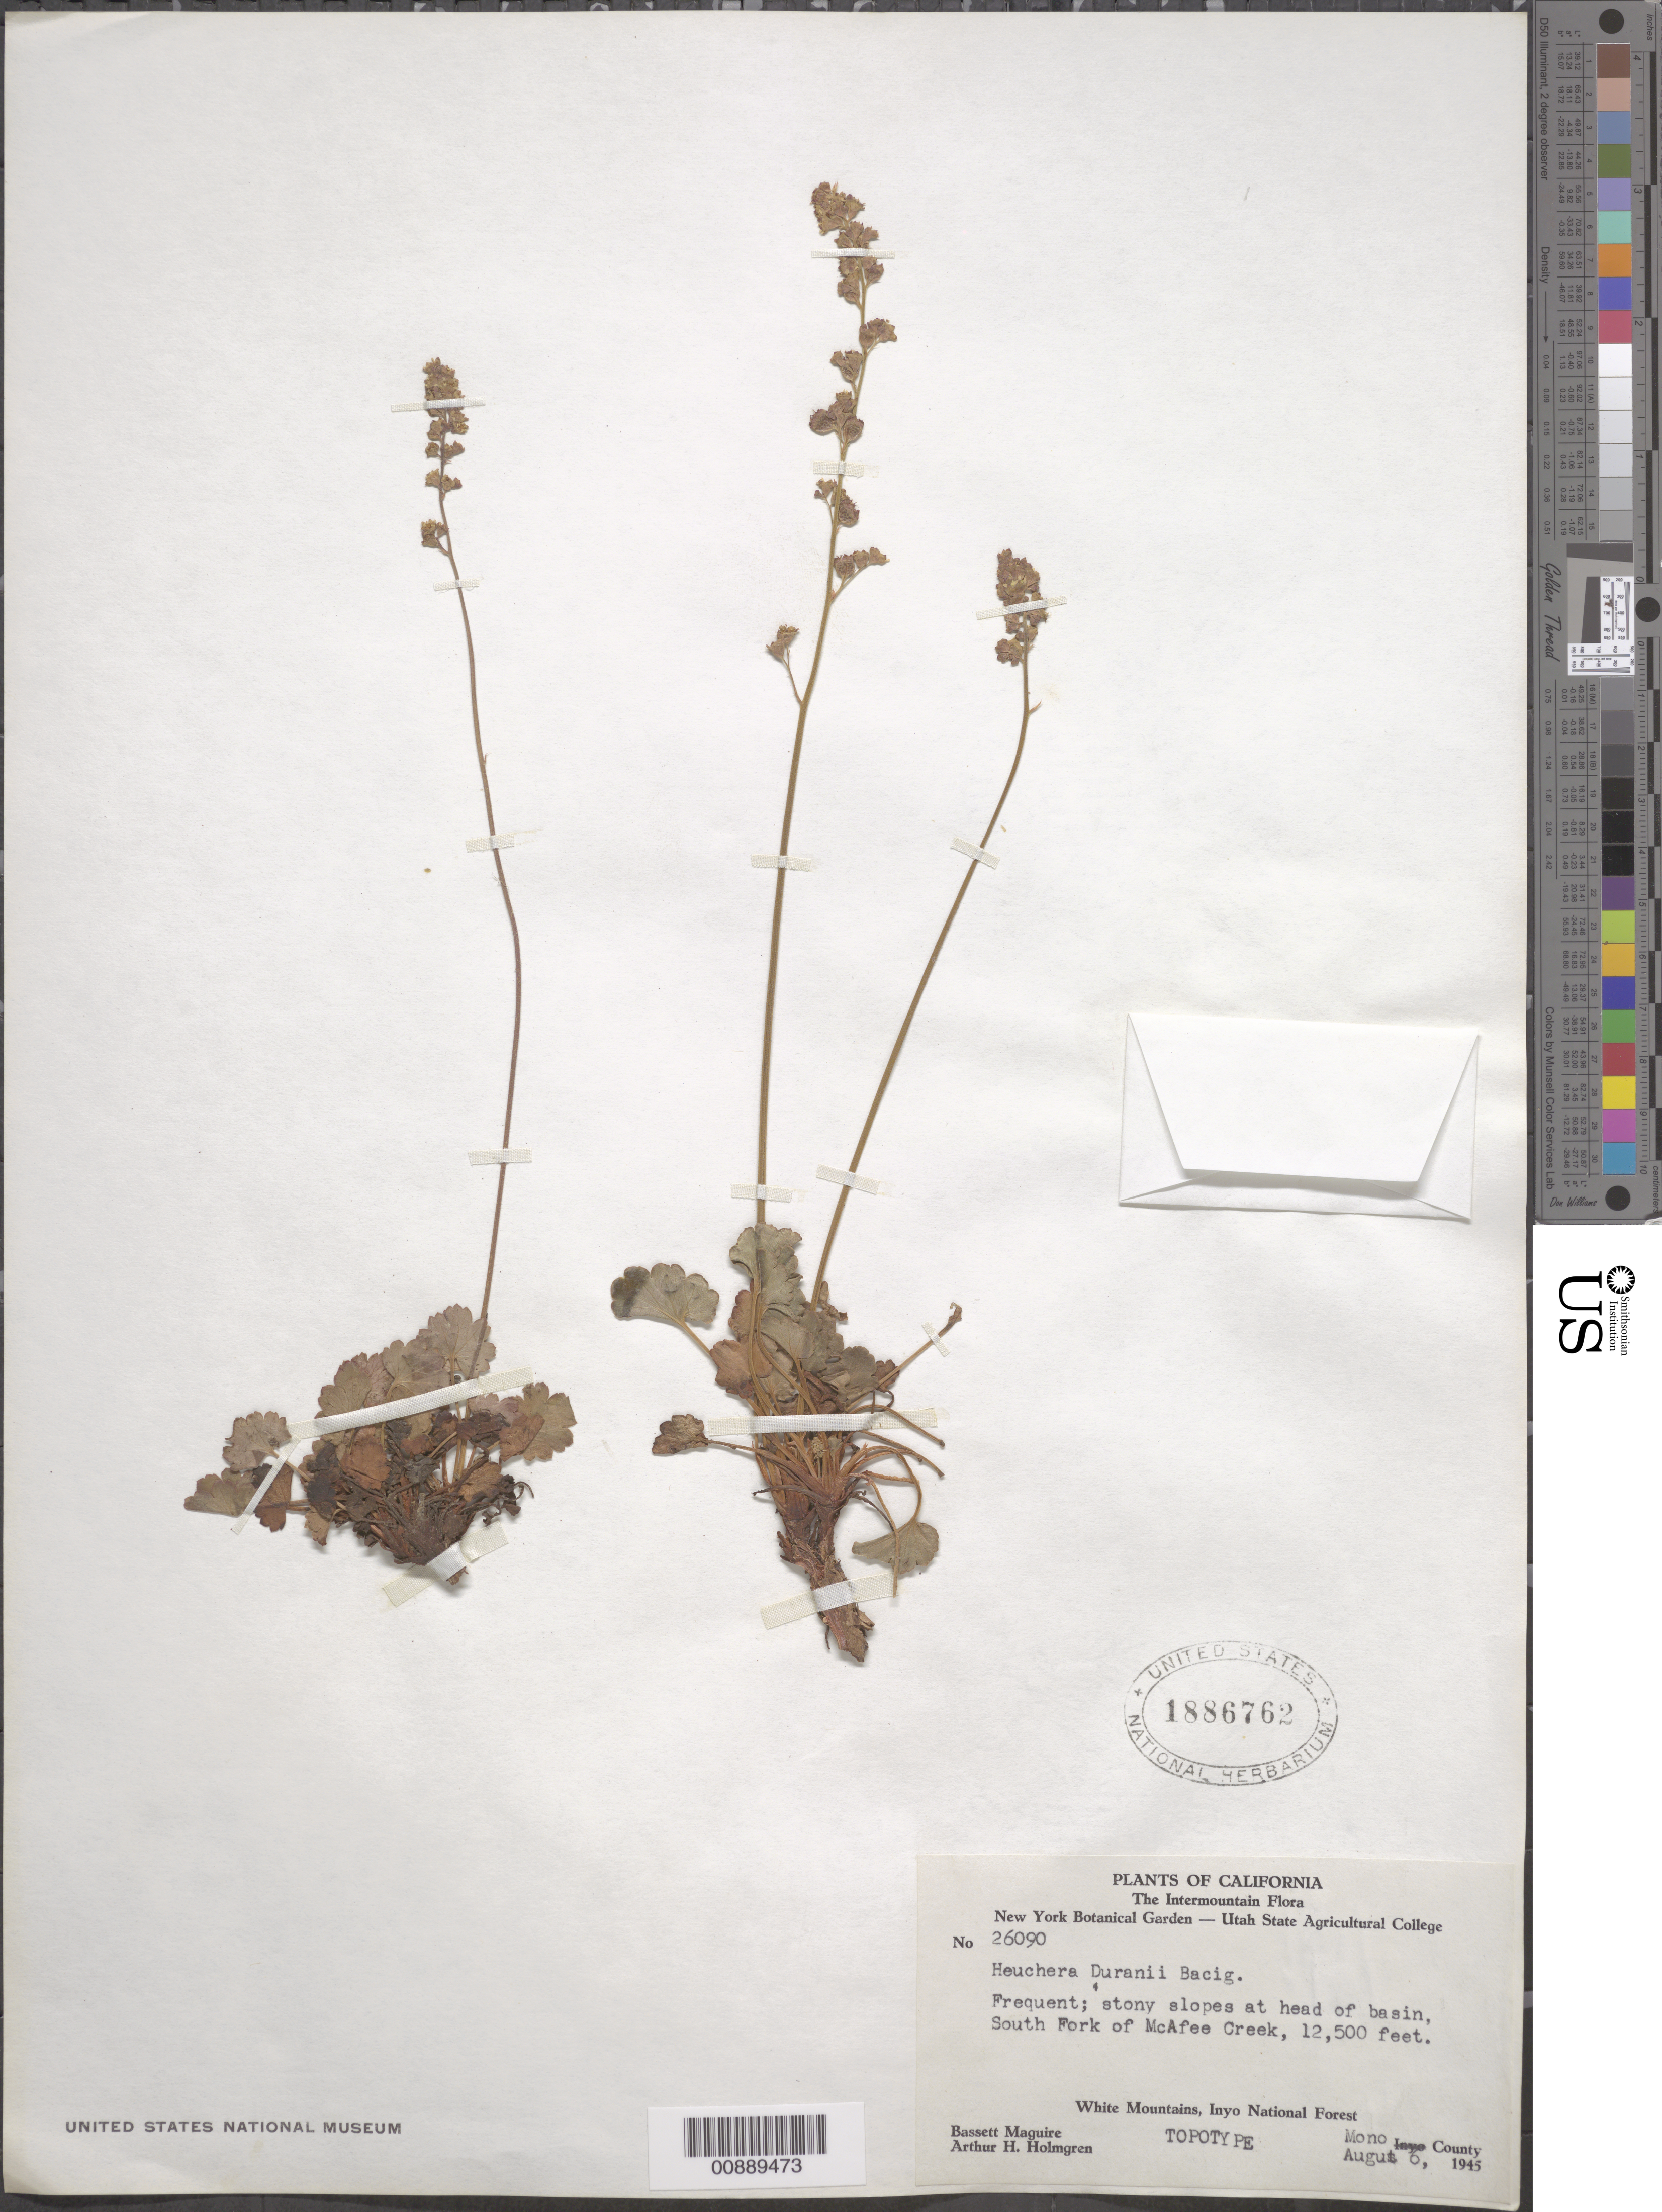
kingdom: Plantae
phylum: Tracheophyta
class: Magnoliopsida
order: Saxifragales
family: Saxifragaceae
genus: Heuchera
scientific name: Heuchera duranii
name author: Bacig.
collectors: B. Maguire & A. H. Holmgren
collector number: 26090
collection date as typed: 06 Aug 1945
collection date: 1945-08-06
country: United States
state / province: California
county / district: Mono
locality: At head of basin, South Fork of McAfee Creek. Mono County. White Mountains, Inyo National Forest.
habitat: Stony slopes at head of basin.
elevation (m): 3810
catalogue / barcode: US 1886762